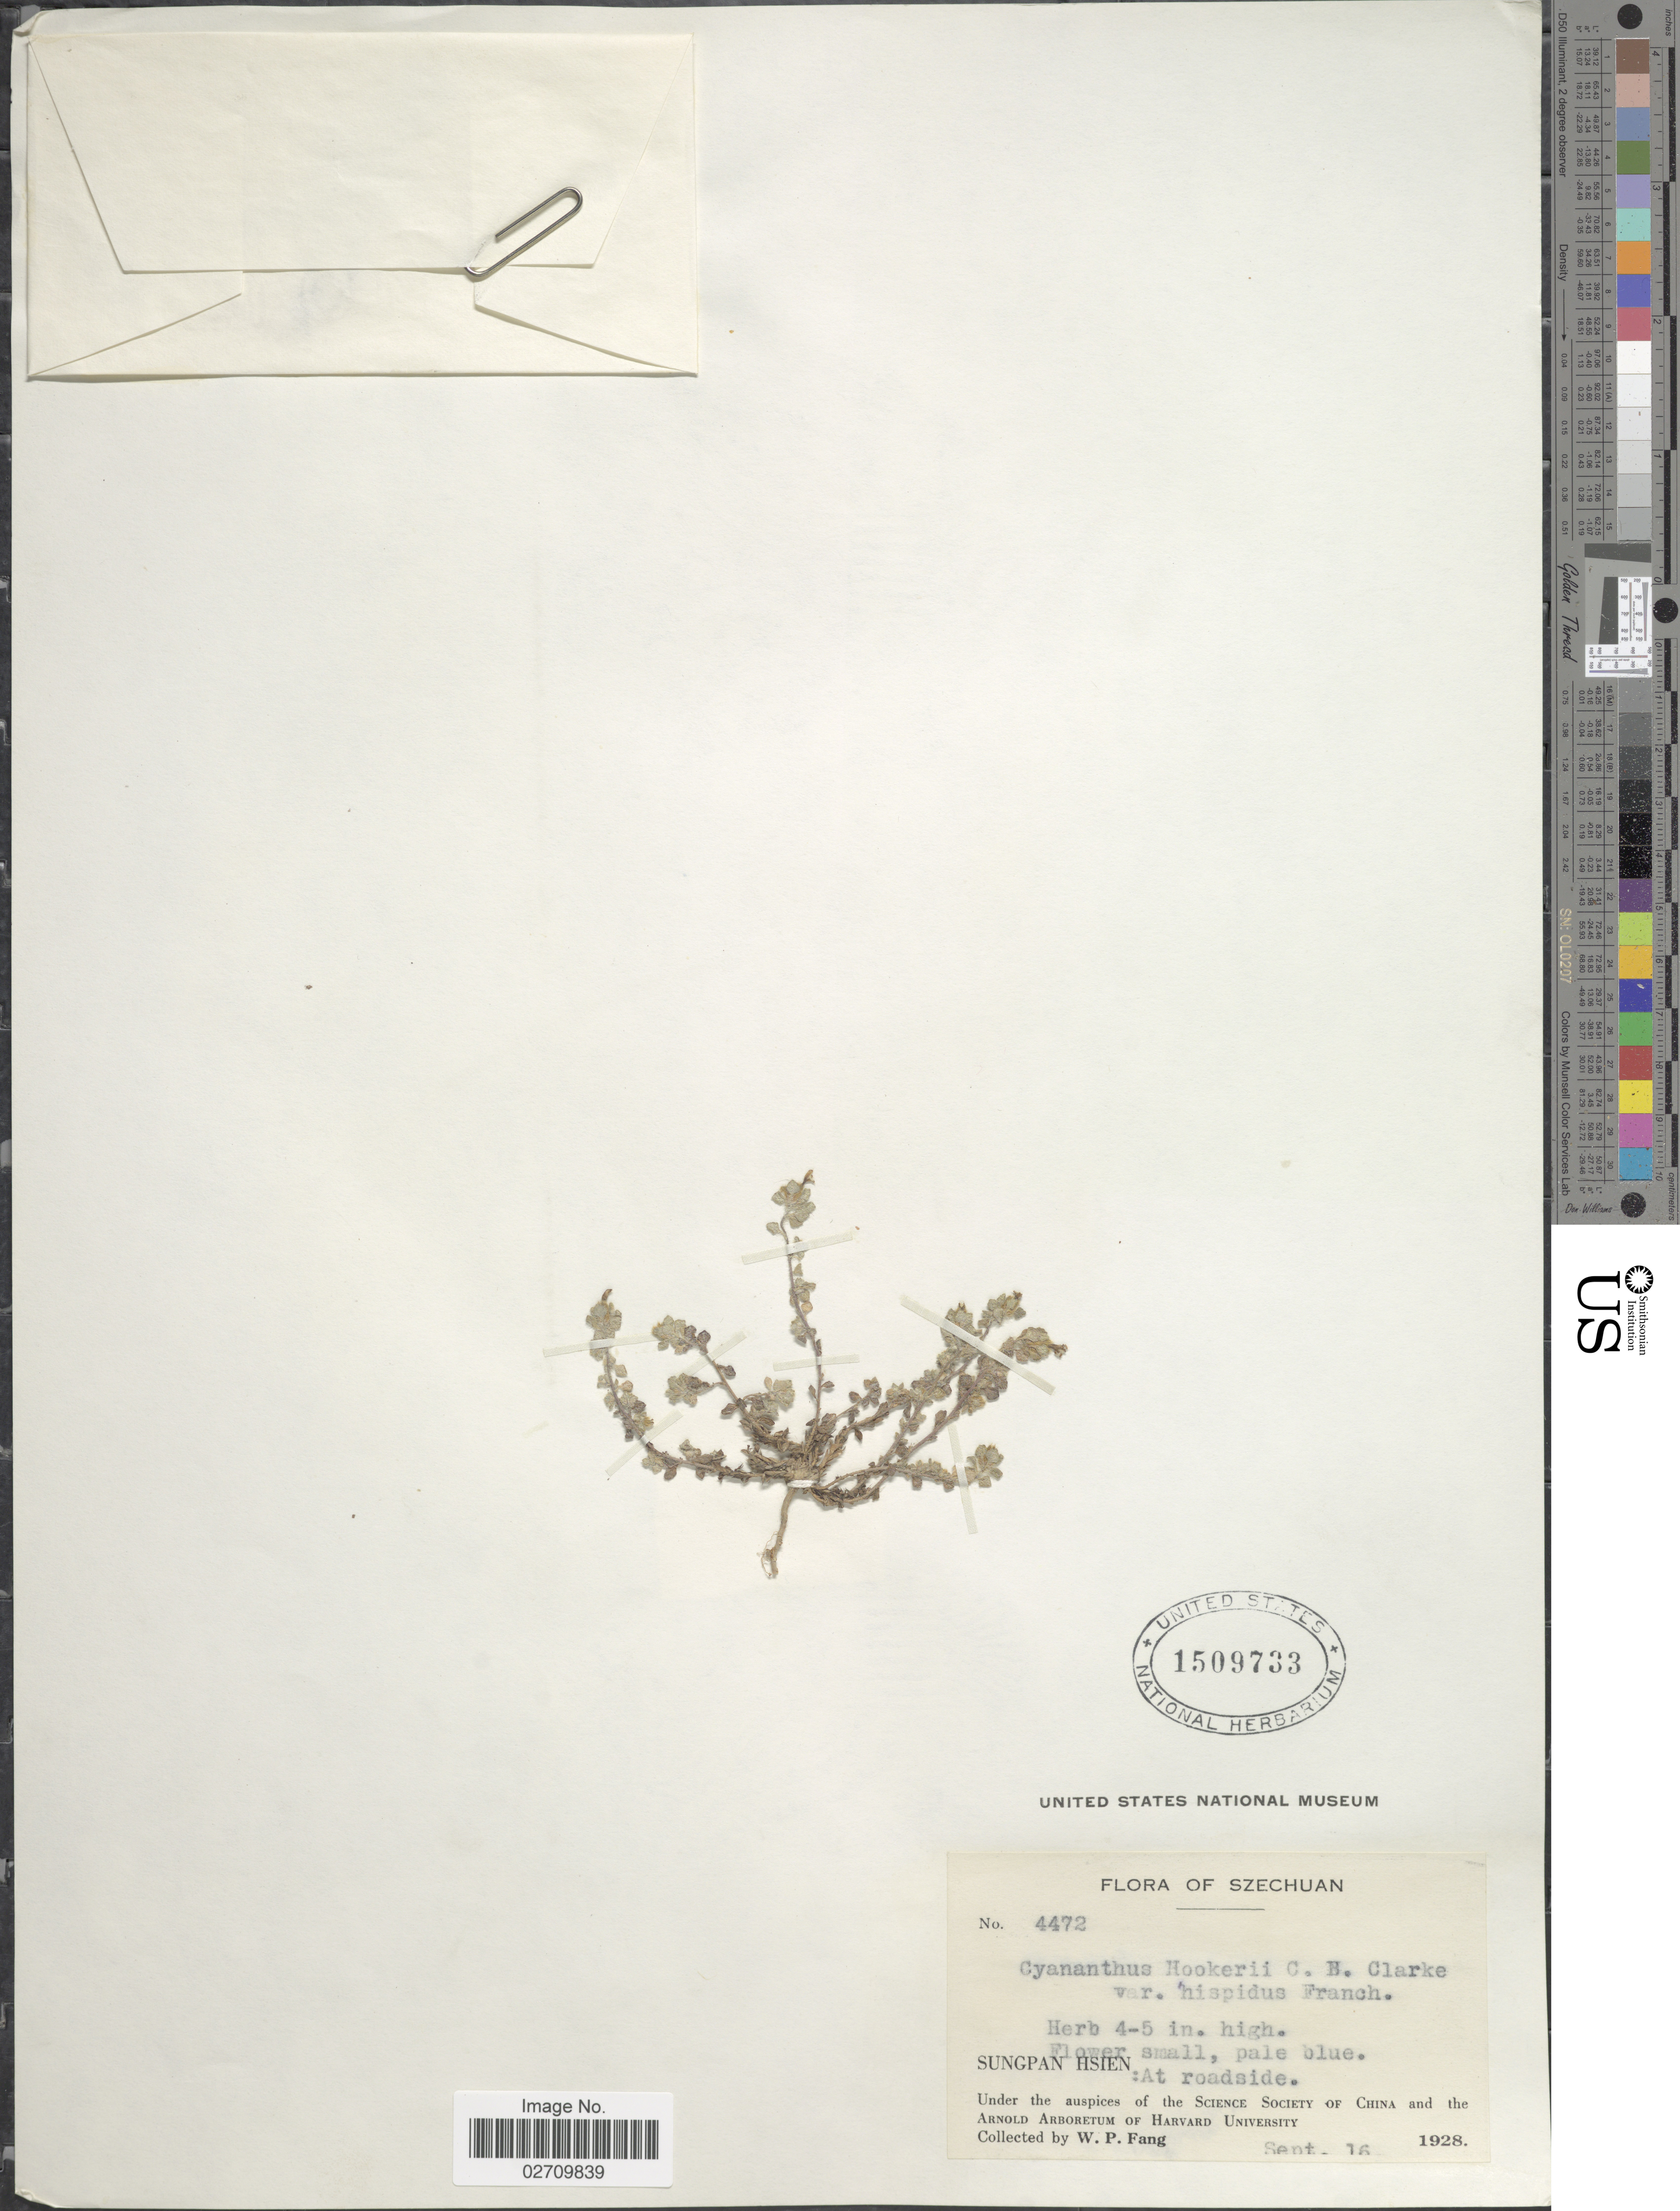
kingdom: Plantae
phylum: Tracheophyta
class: Magnoliopsida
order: Asterales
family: Campanulaceae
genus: Cyananthus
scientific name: Cyananthus hookeri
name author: C.B. Clarke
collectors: W. P. Fang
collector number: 4472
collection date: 1928-09-16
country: China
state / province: Sichuan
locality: Szechuan, Sungpan Hsien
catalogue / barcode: US 1509733